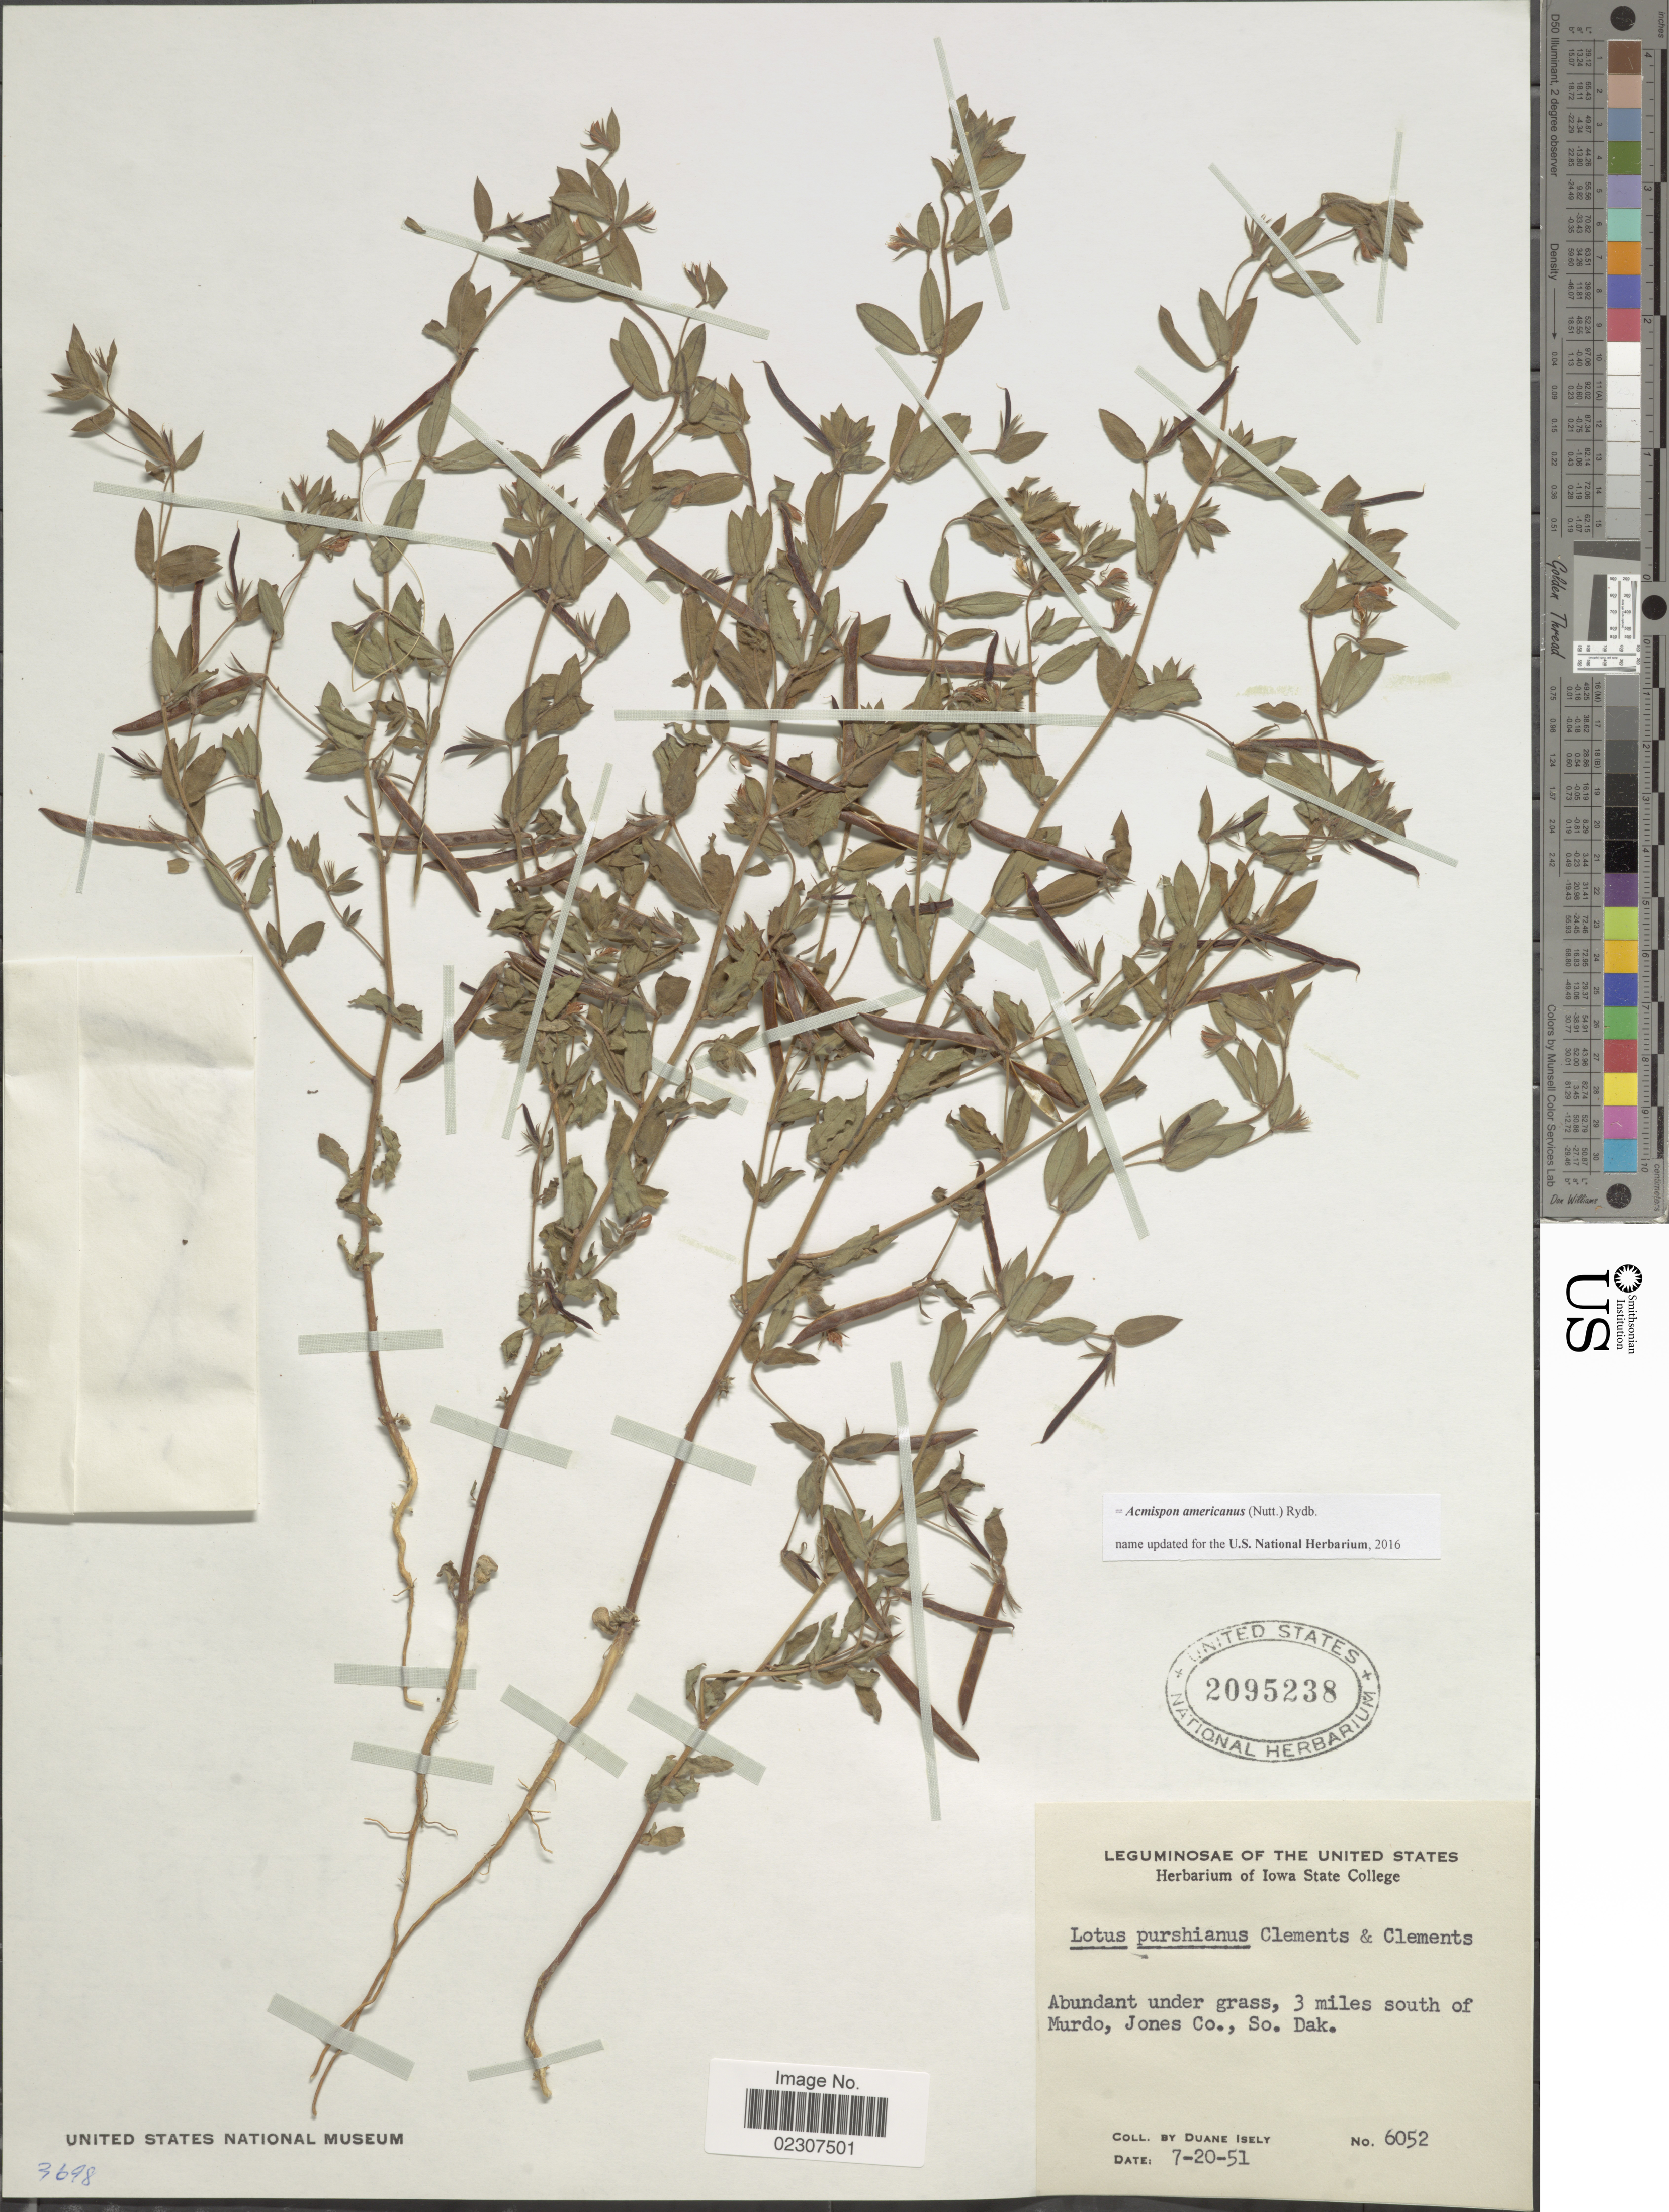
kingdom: Plantae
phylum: Tracheophyta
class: Magnoliopsida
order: Fabales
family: Fabaceae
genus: Acmispon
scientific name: Acmispon americanus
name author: (Nutt.) Rydb.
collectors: D. Isely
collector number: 6052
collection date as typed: Transcribed d/m/y: 20/7/51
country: United States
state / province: South Dakota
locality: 3 miles south of Murdo, Jones Co., So. Dak.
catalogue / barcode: US 2095238